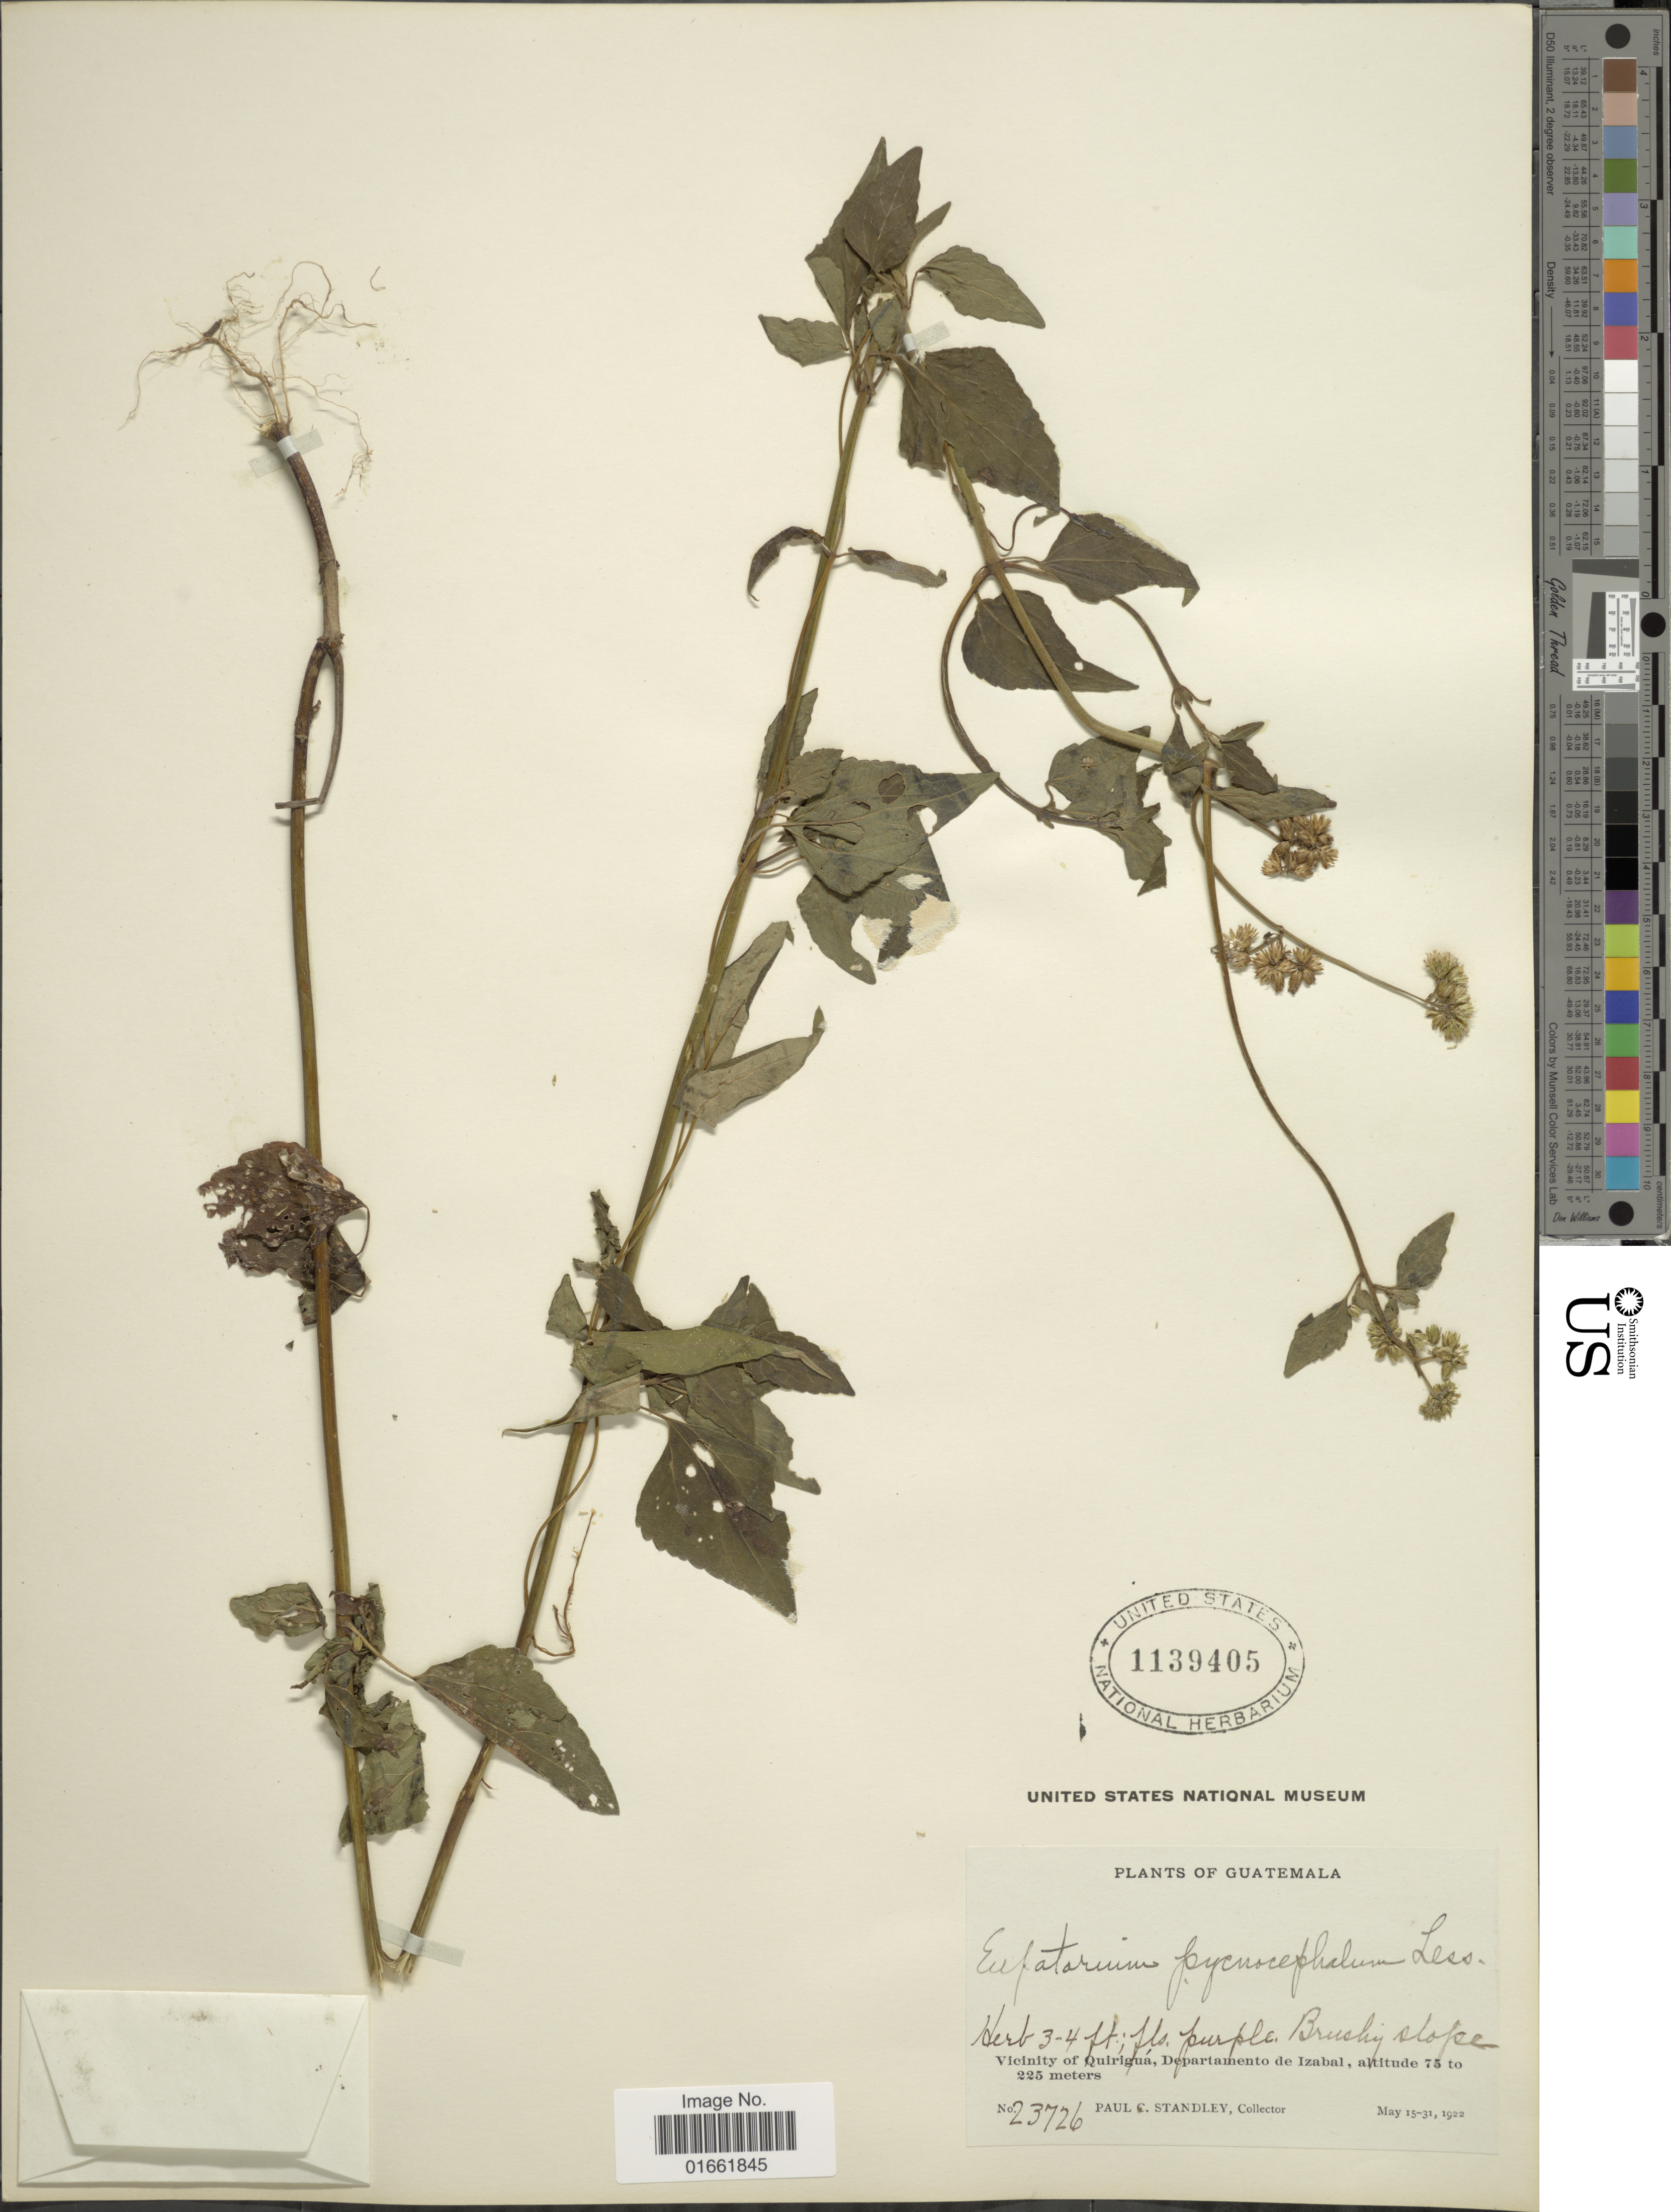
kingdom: Plantae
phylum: Tracheophyta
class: Magnoliopsida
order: Asterales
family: Asteraceae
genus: Fleischmannia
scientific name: Fleischmannia pratensis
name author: (Klatt) R.M. King & H. Rob.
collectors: P. C. Standley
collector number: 23726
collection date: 1922-05-15/1922-05-31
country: Guatemala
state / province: Izabal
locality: Vicinity of Quiriguá, Departamento de Izabal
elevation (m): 75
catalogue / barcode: US 1139405